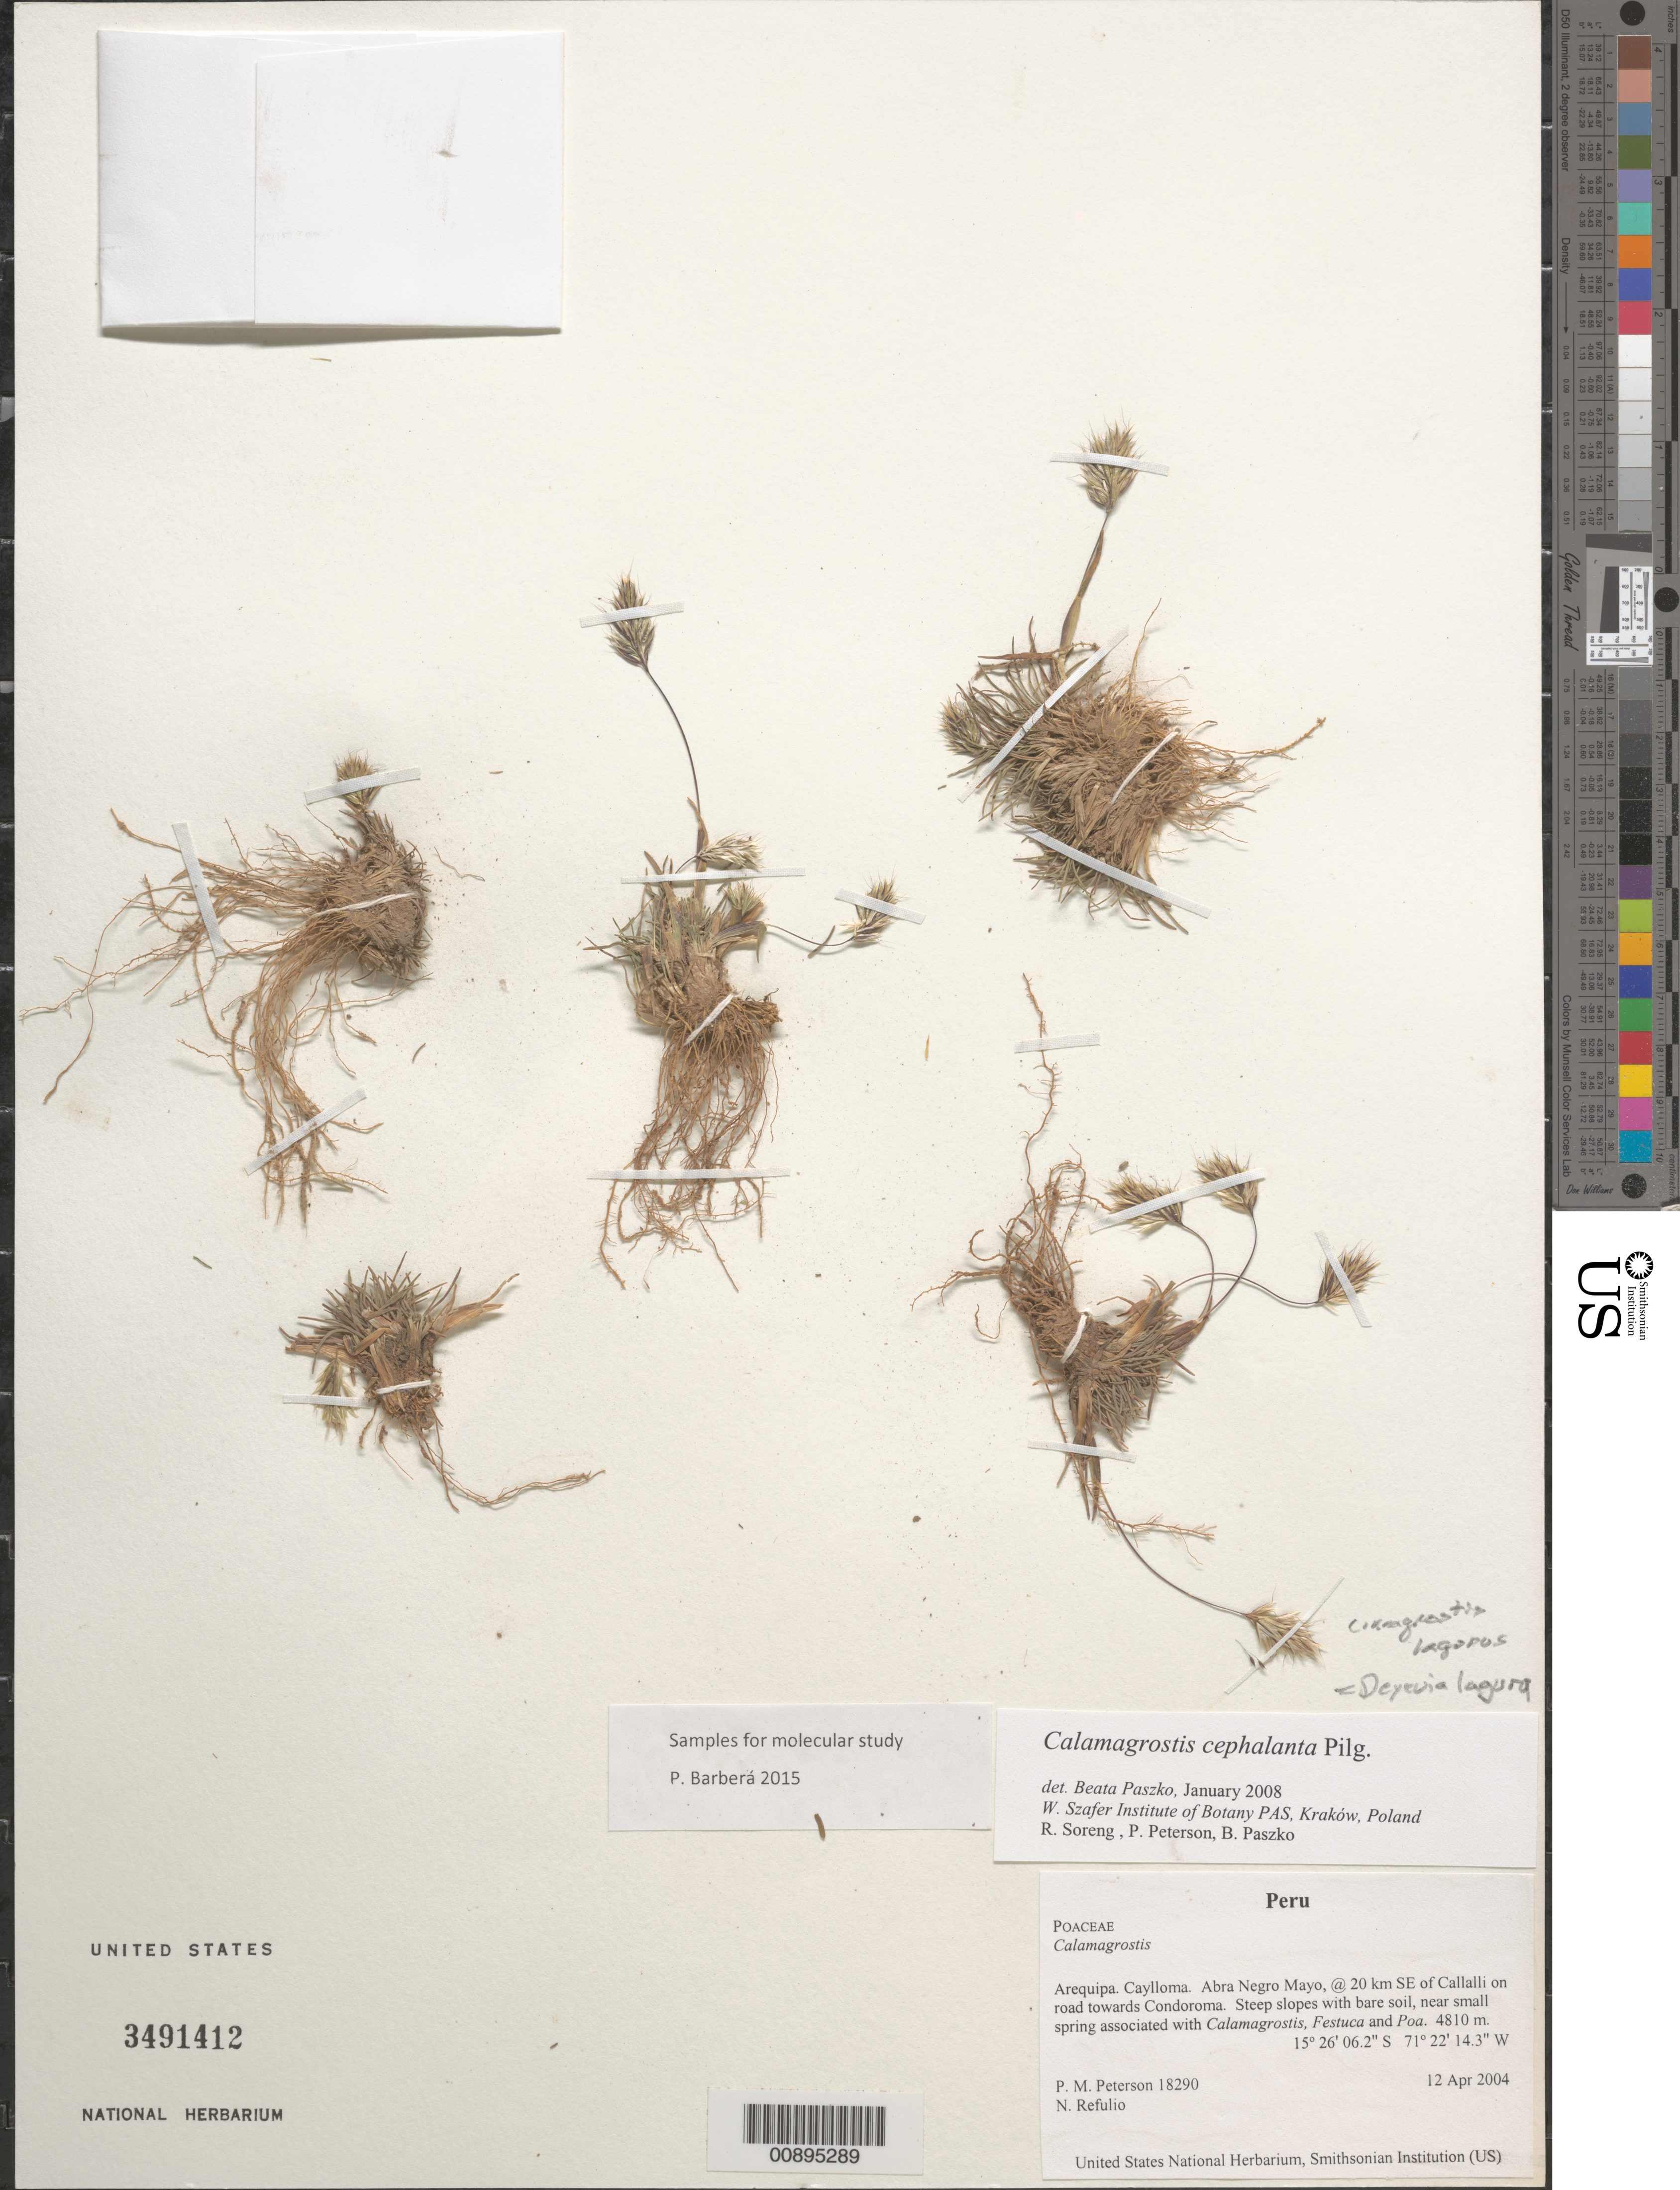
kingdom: Plantae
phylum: Tracheophyta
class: Liliopsida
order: Poales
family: Poaceae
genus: Cinnagrostis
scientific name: Cinnagrostis lagurus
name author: (Wedd.) P.M. Peterson et al.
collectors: P. M. Peterson & N. Refulio-Rodríguez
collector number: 18290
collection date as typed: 12 Apr 2004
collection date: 2004-04-12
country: Peru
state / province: Arequipa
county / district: Caylloma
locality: Abra Negro Mayo, @ 20 km SE of Callalli on road towards Condoroma. Steep slopes with bare soil, near small spring associated with Calamagrostis, Festuca and Poa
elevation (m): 4810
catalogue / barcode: US 3491412